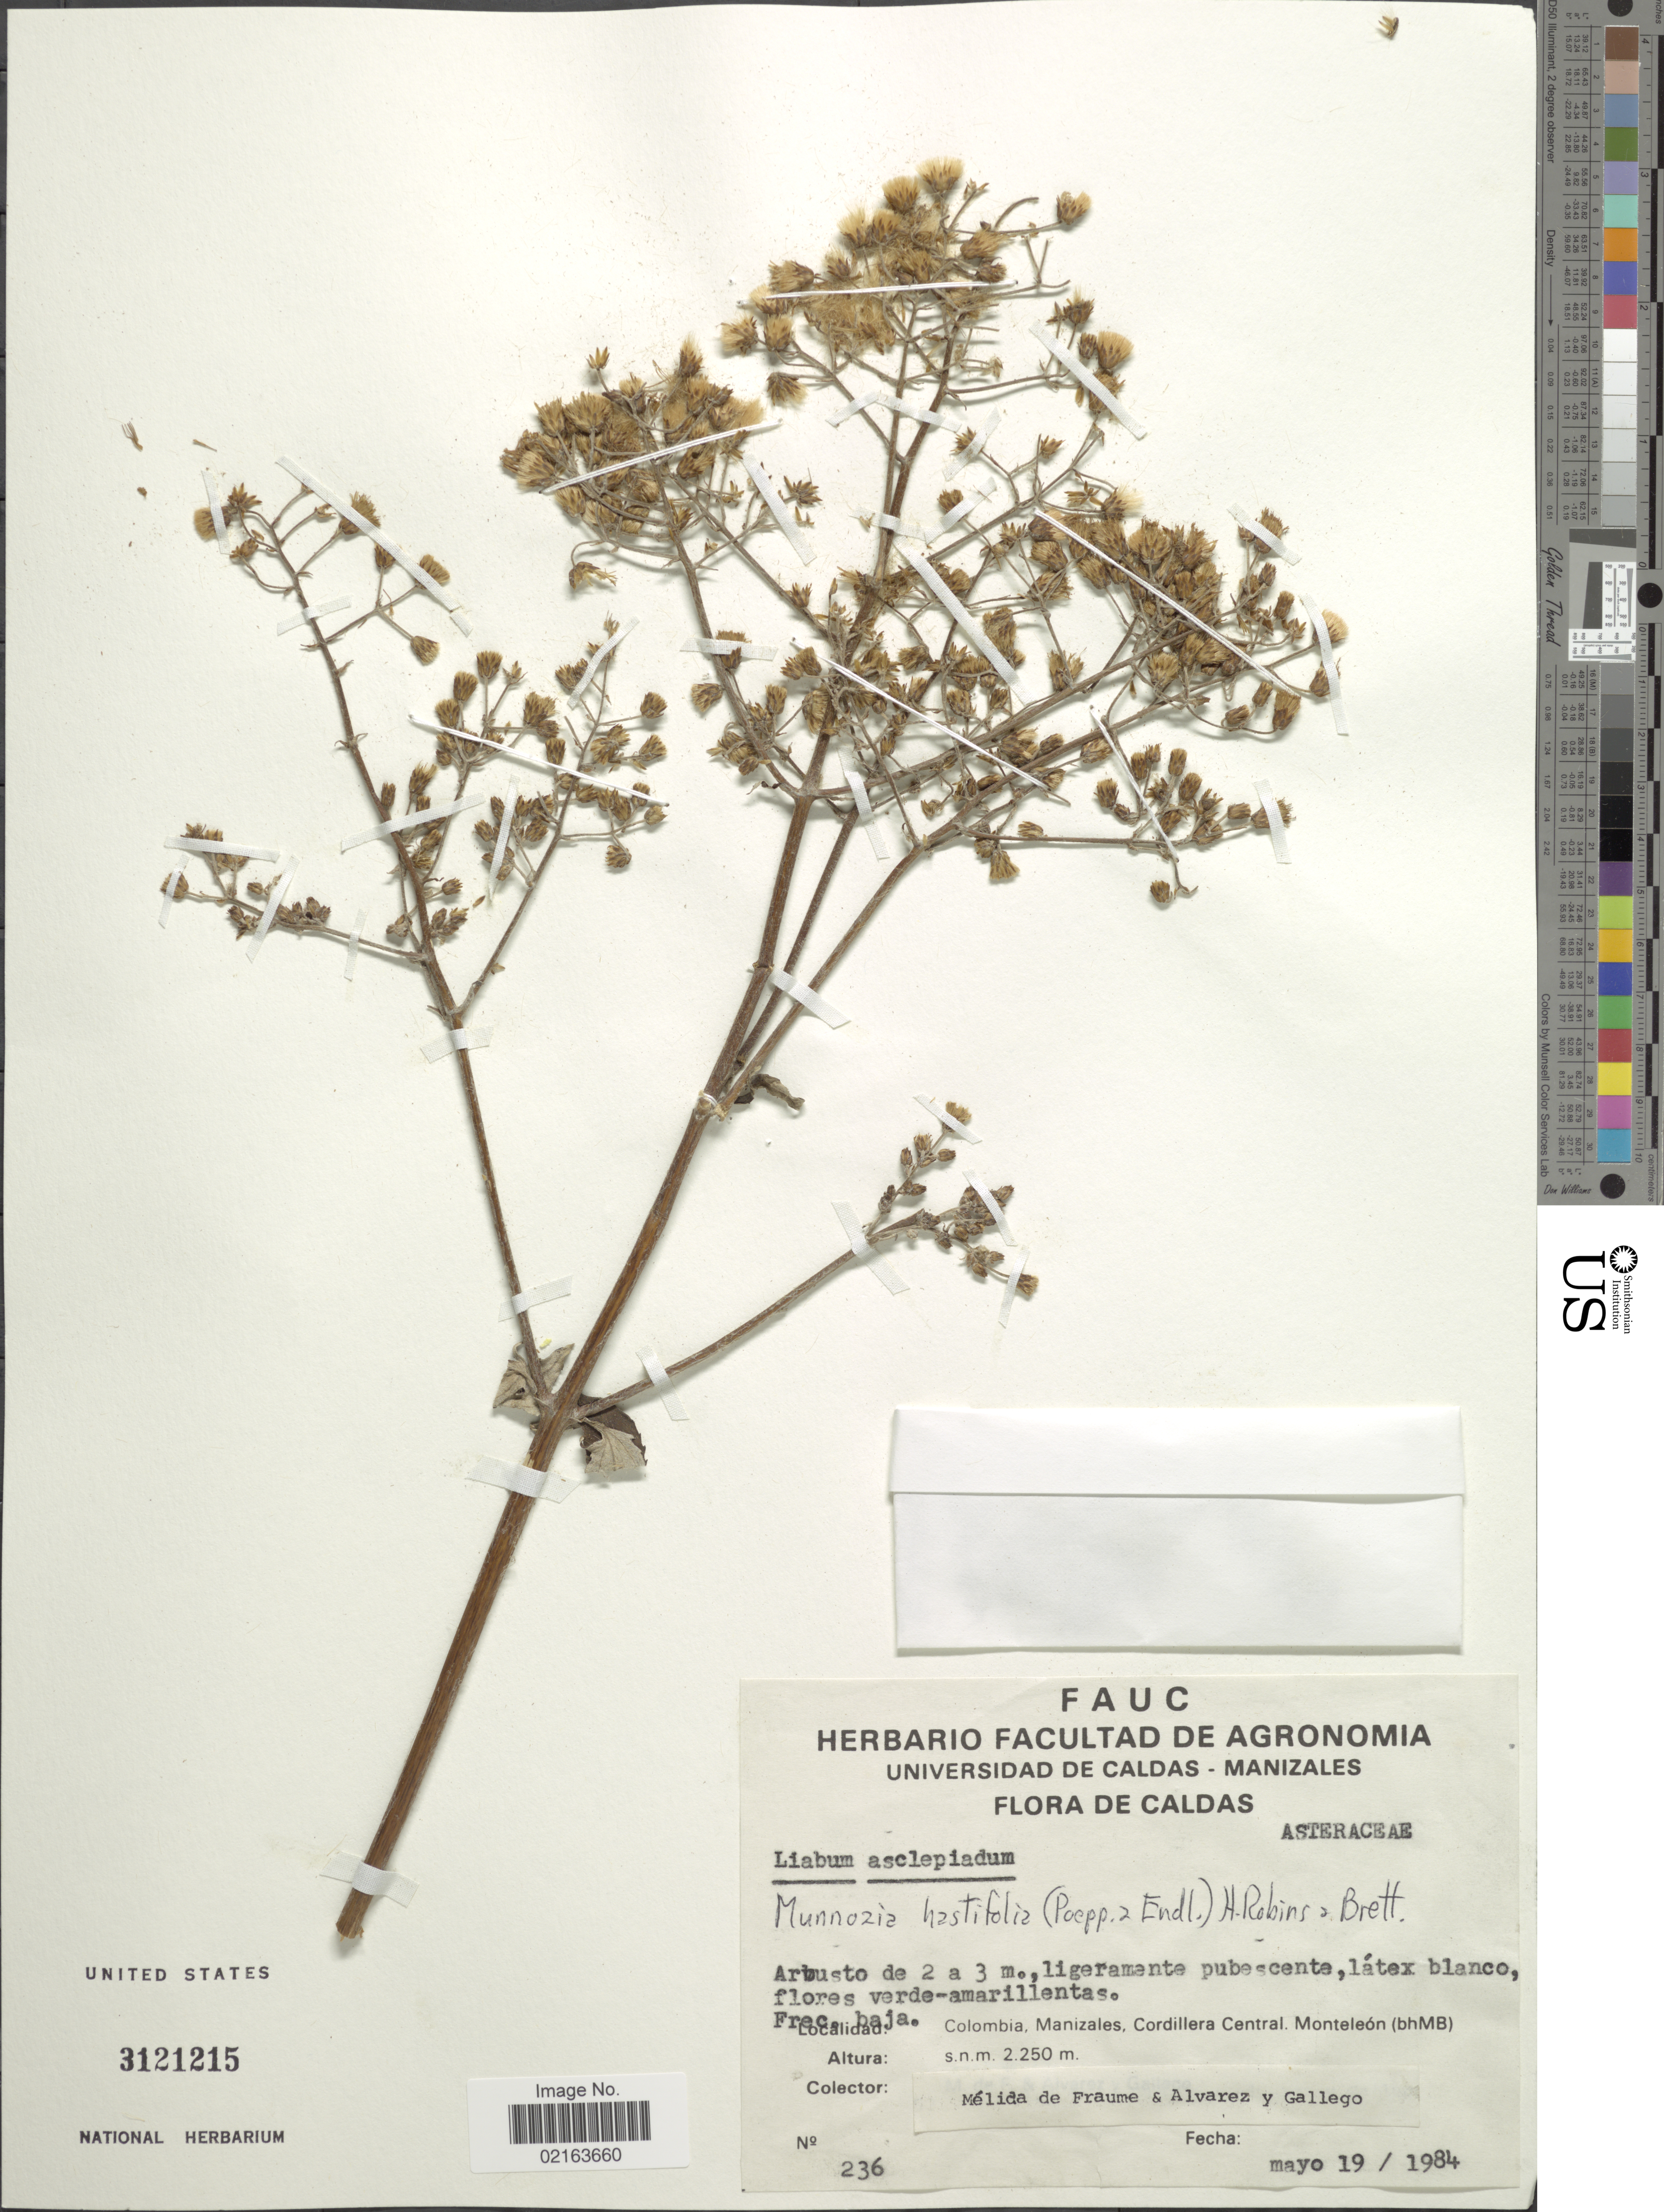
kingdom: Plantae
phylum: Tracheophyta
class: Magnoliopsida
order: Asterales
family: Asteraceae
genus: Munnozia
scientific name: Munnozia hastifolia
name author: (Poepp.) H. Rob. & Brettell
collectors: M. Fraume, -- Alvarez & -. Gallego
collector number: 236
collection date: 1984-05-19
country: Colombia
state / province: Caldas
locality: Colombia, Manizales, Cordillera Central. Monteleón (bhMB)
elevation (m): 2250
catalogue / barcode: US 3121215